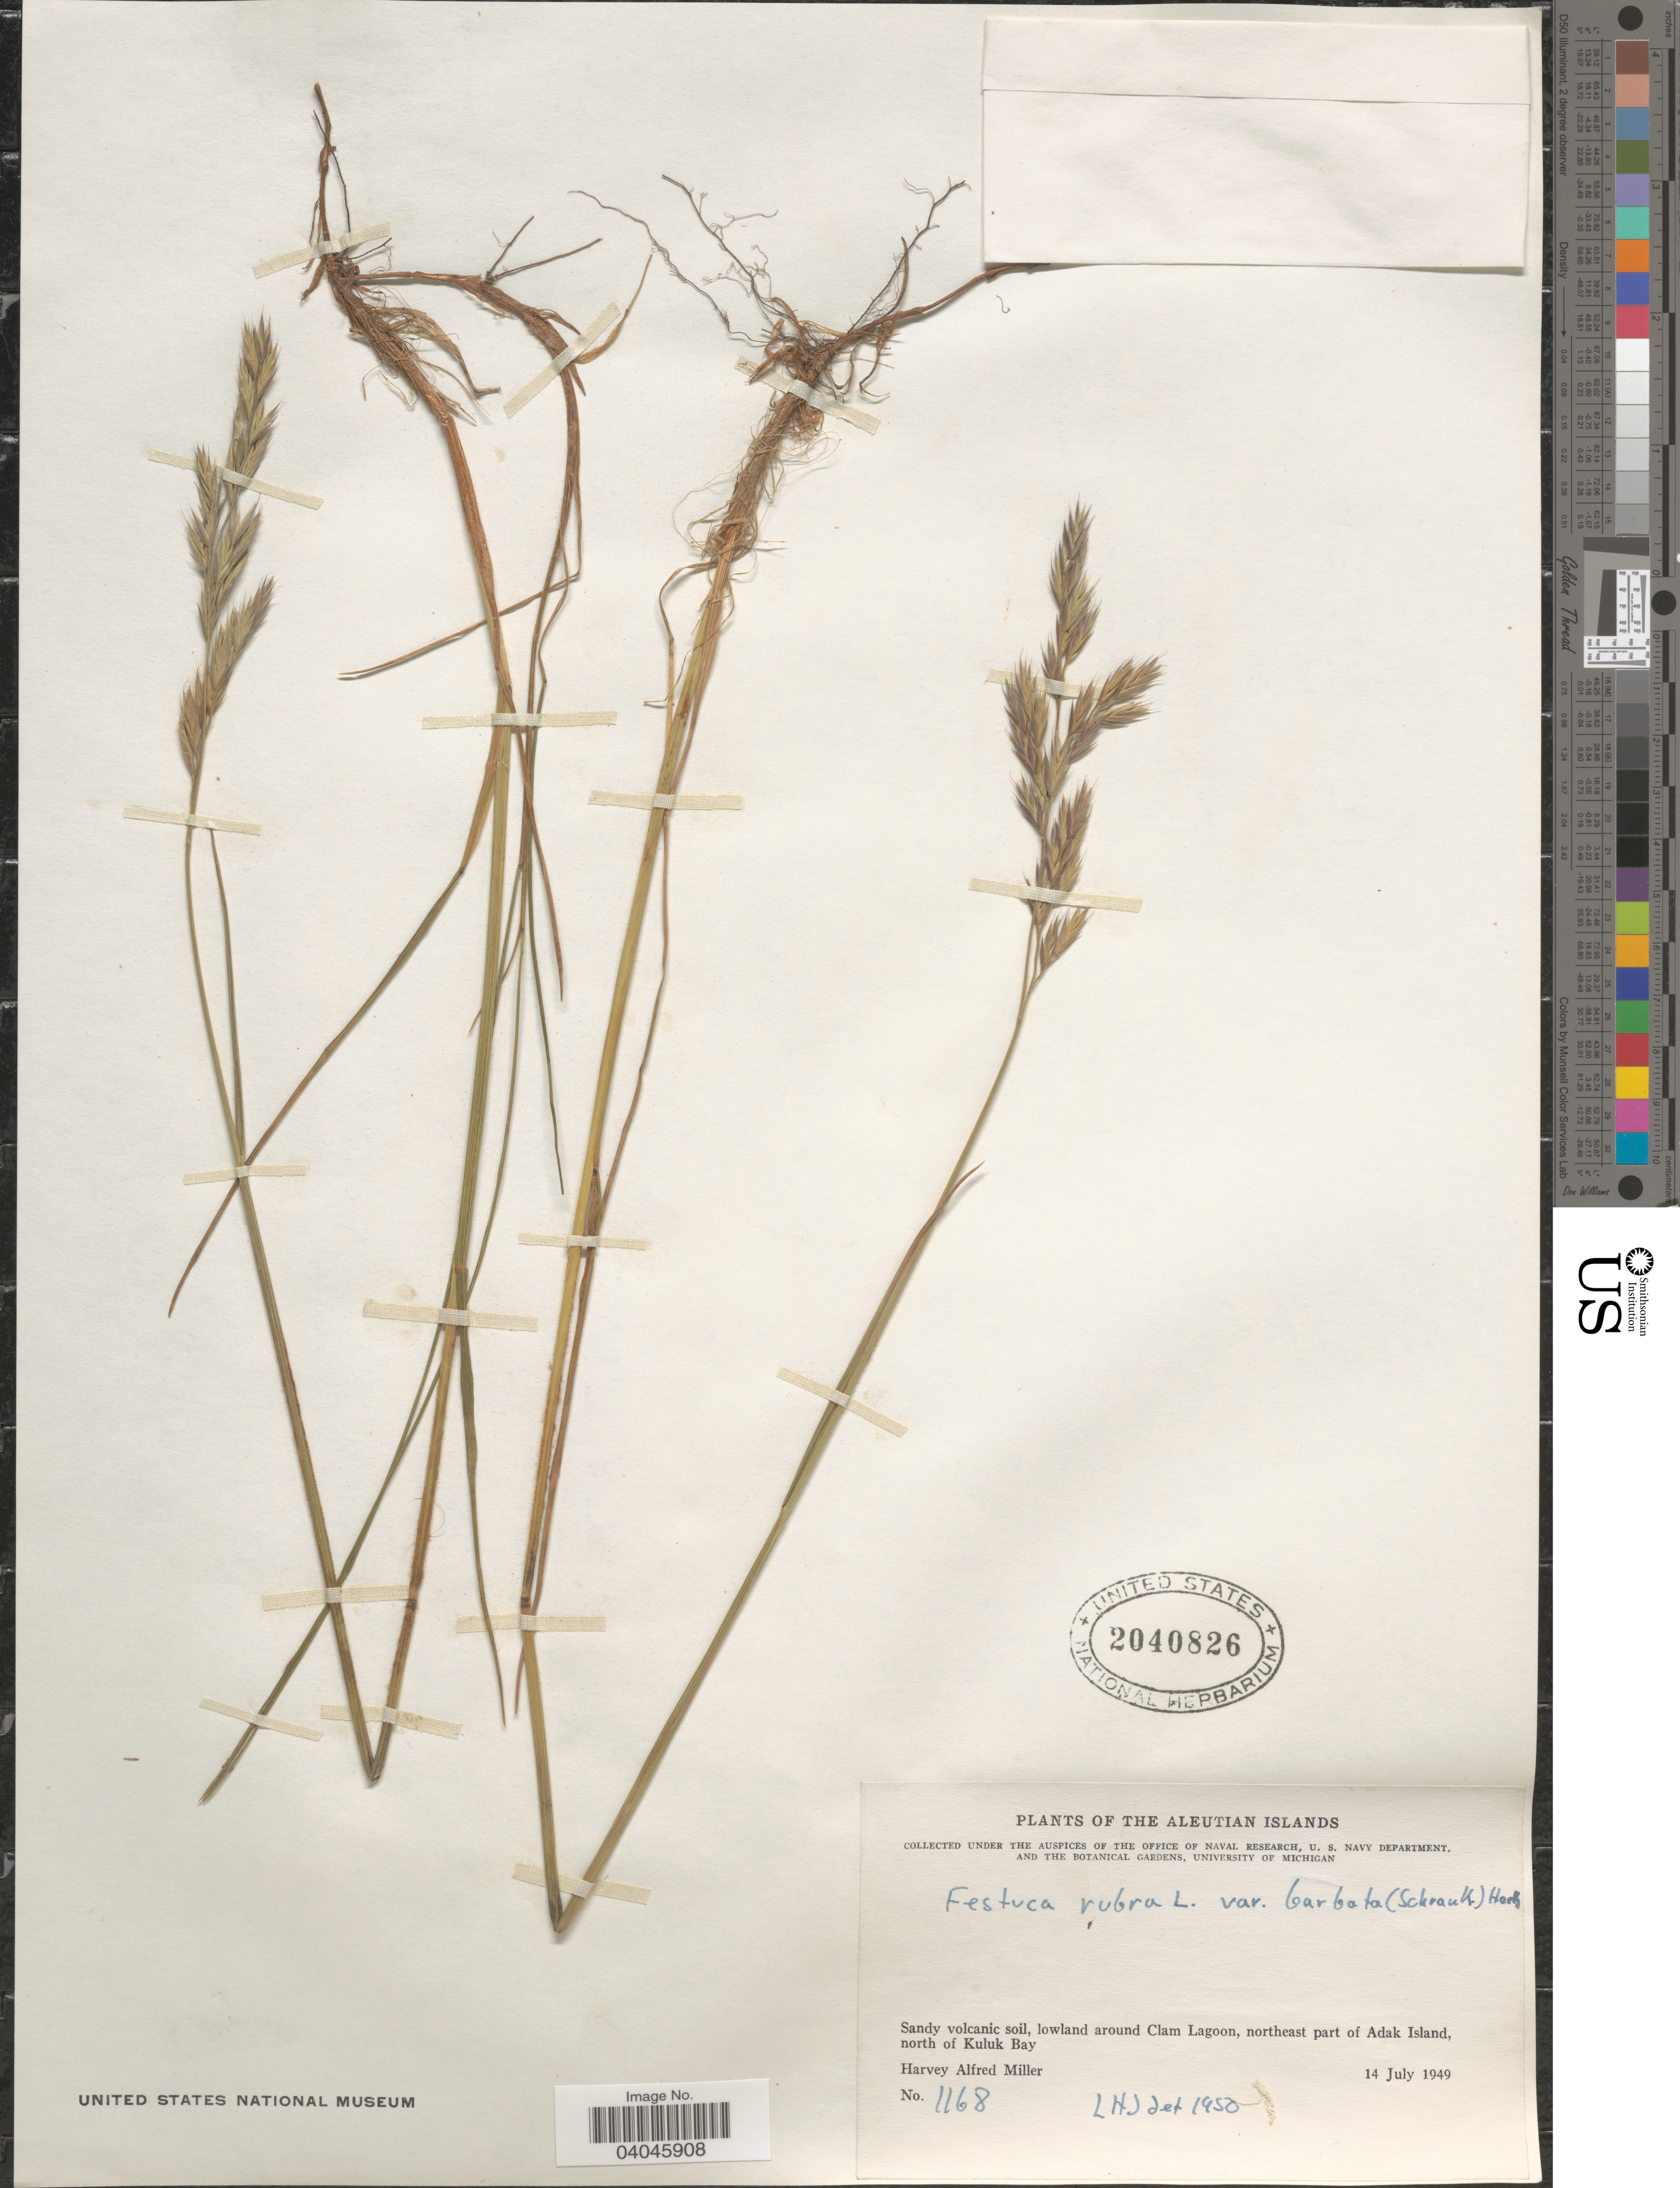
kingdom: Plantae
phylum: Tracheophyta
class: Liliopsida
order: Poales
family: Poaceae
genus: Festuca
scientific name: Festuca rubra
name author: L.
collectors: H. A. Miller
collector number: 1168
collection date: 1949-07-14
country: United States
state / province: Alaska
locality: Aleutian Islands. Sandy volcanic soil, lowland around Clam Lagoon, northeast part of Adak Island, north of Kuluk Bay.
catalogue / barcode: US 2040826